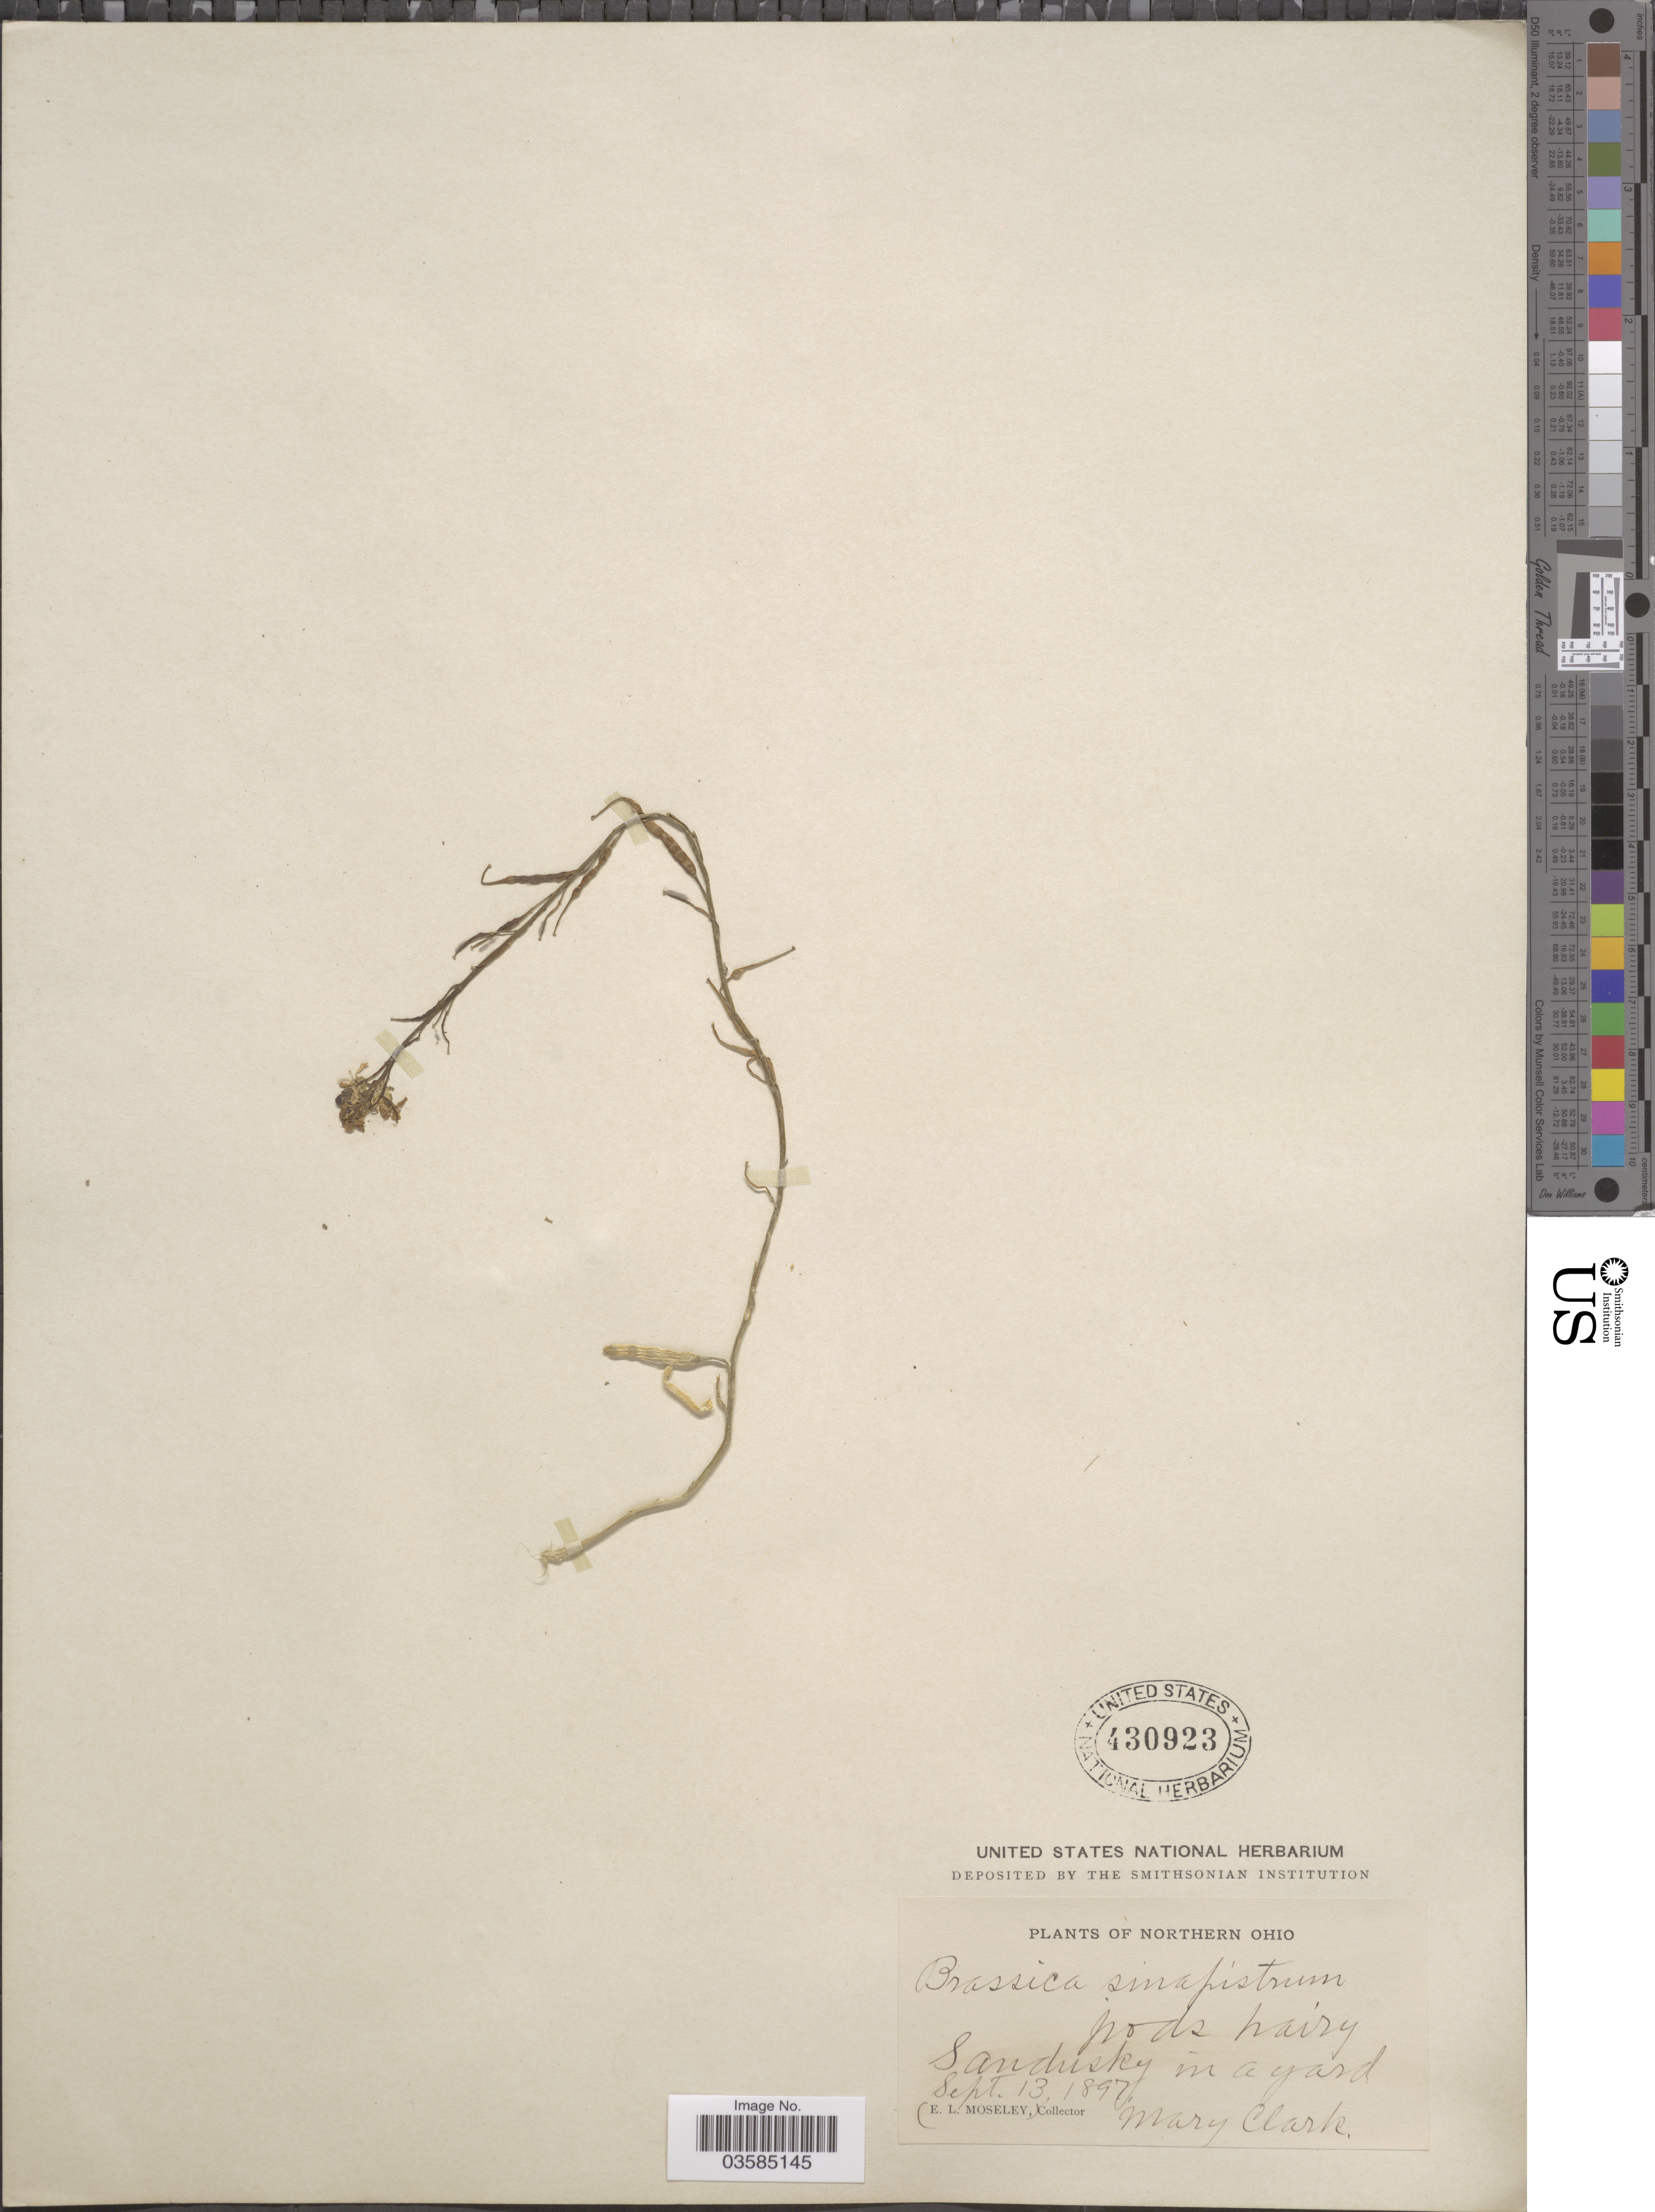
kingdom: Plantae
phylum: Tracheophyta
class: Magnoliopsida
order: Brassicales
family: Brassicaceae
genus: Brassica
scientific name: Brassica kaber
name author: (DC.) L.C. Wheeler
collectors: M. Clark & E. Moseley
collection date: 1897-09-13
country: United States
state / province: Ohio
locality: Northern Ohio. Sandusky in a yard.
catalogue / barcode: US 430923